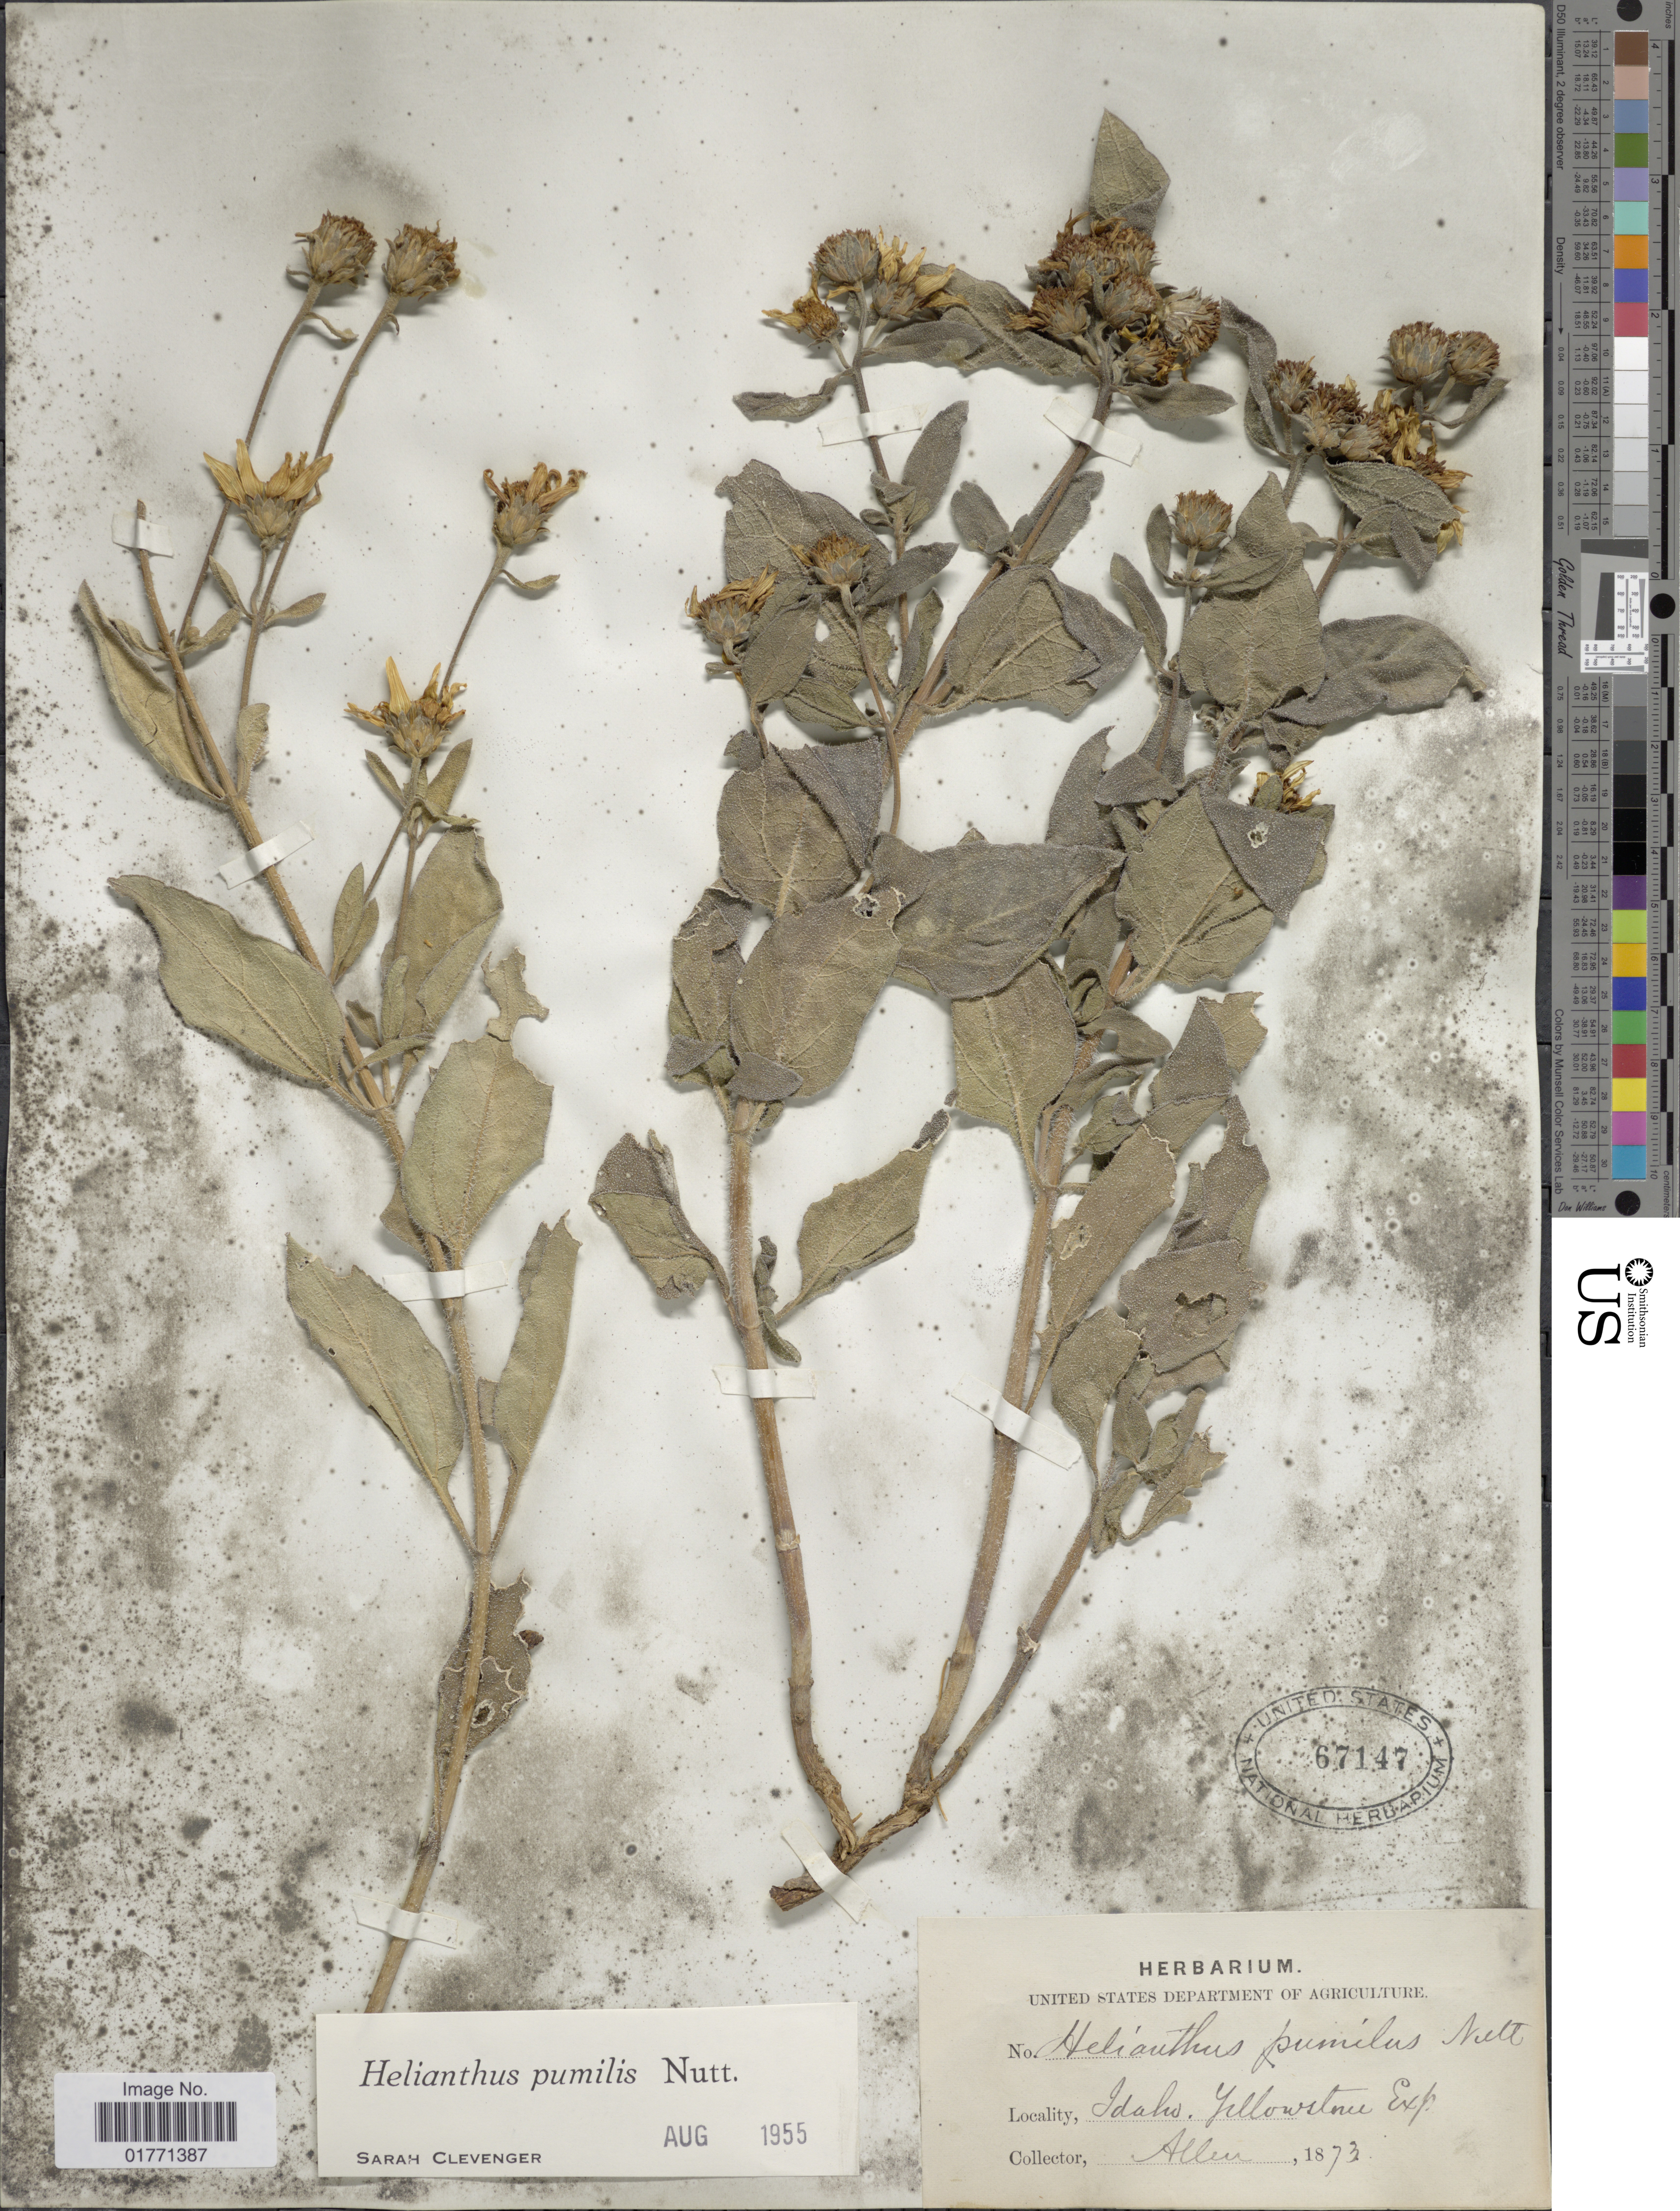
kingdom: Plantae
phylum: Tracheophyta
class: Magnoliopsida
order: Asterales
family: Asteraceae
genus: Helianthus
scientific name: Helianthus pumilis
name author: Nutt.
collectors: -- Allen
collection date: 1873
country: United States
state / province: Idaho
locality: Yellowstone Exp.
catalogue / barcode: US 67147